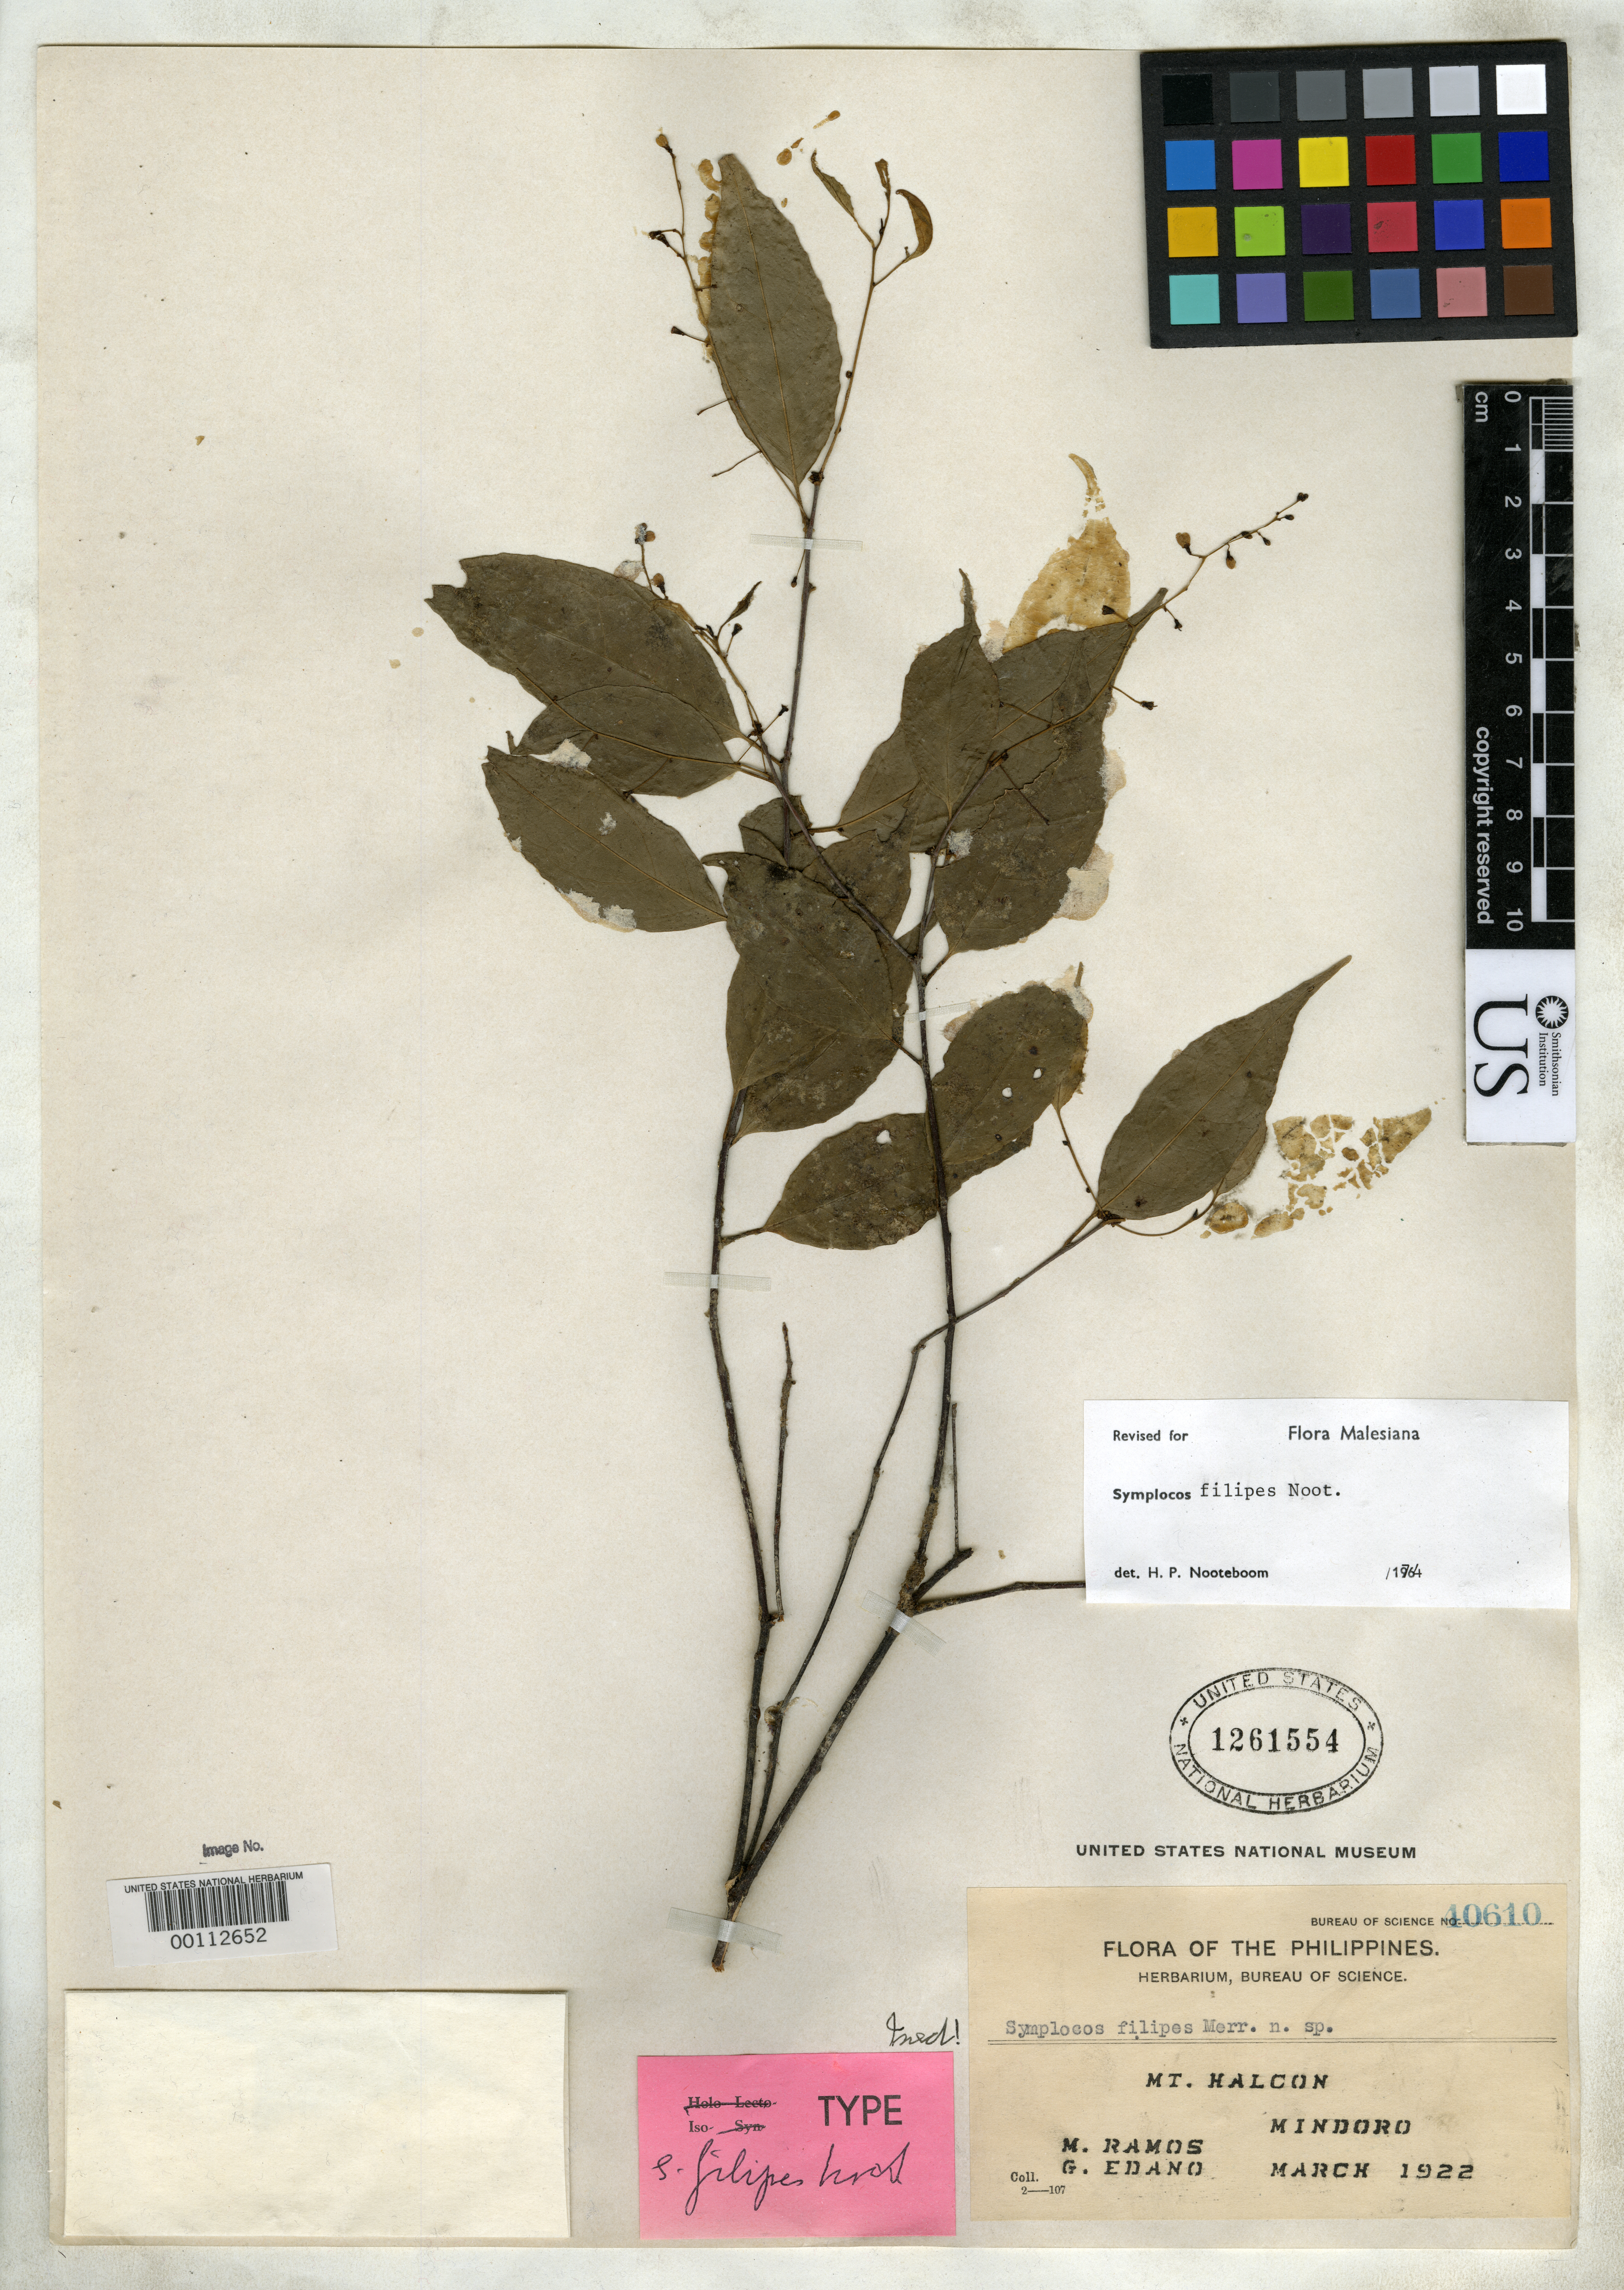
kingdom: Plantae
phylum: Tracheophyta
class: Magnoliopsida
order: Ericales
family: Symplocaceae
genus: Symplocos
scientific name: Symplocos filipes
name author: Noot.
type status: Isotype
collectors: M. Ramos & G. E. Edaño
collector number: Bur. Sci. 40610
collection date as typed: Mar 1922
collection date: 1922-03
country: Philippines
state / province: Mimaropa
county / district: Mindoro Oriental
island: Mindoro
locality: Mt. Halcon.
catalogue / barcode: US 1261554